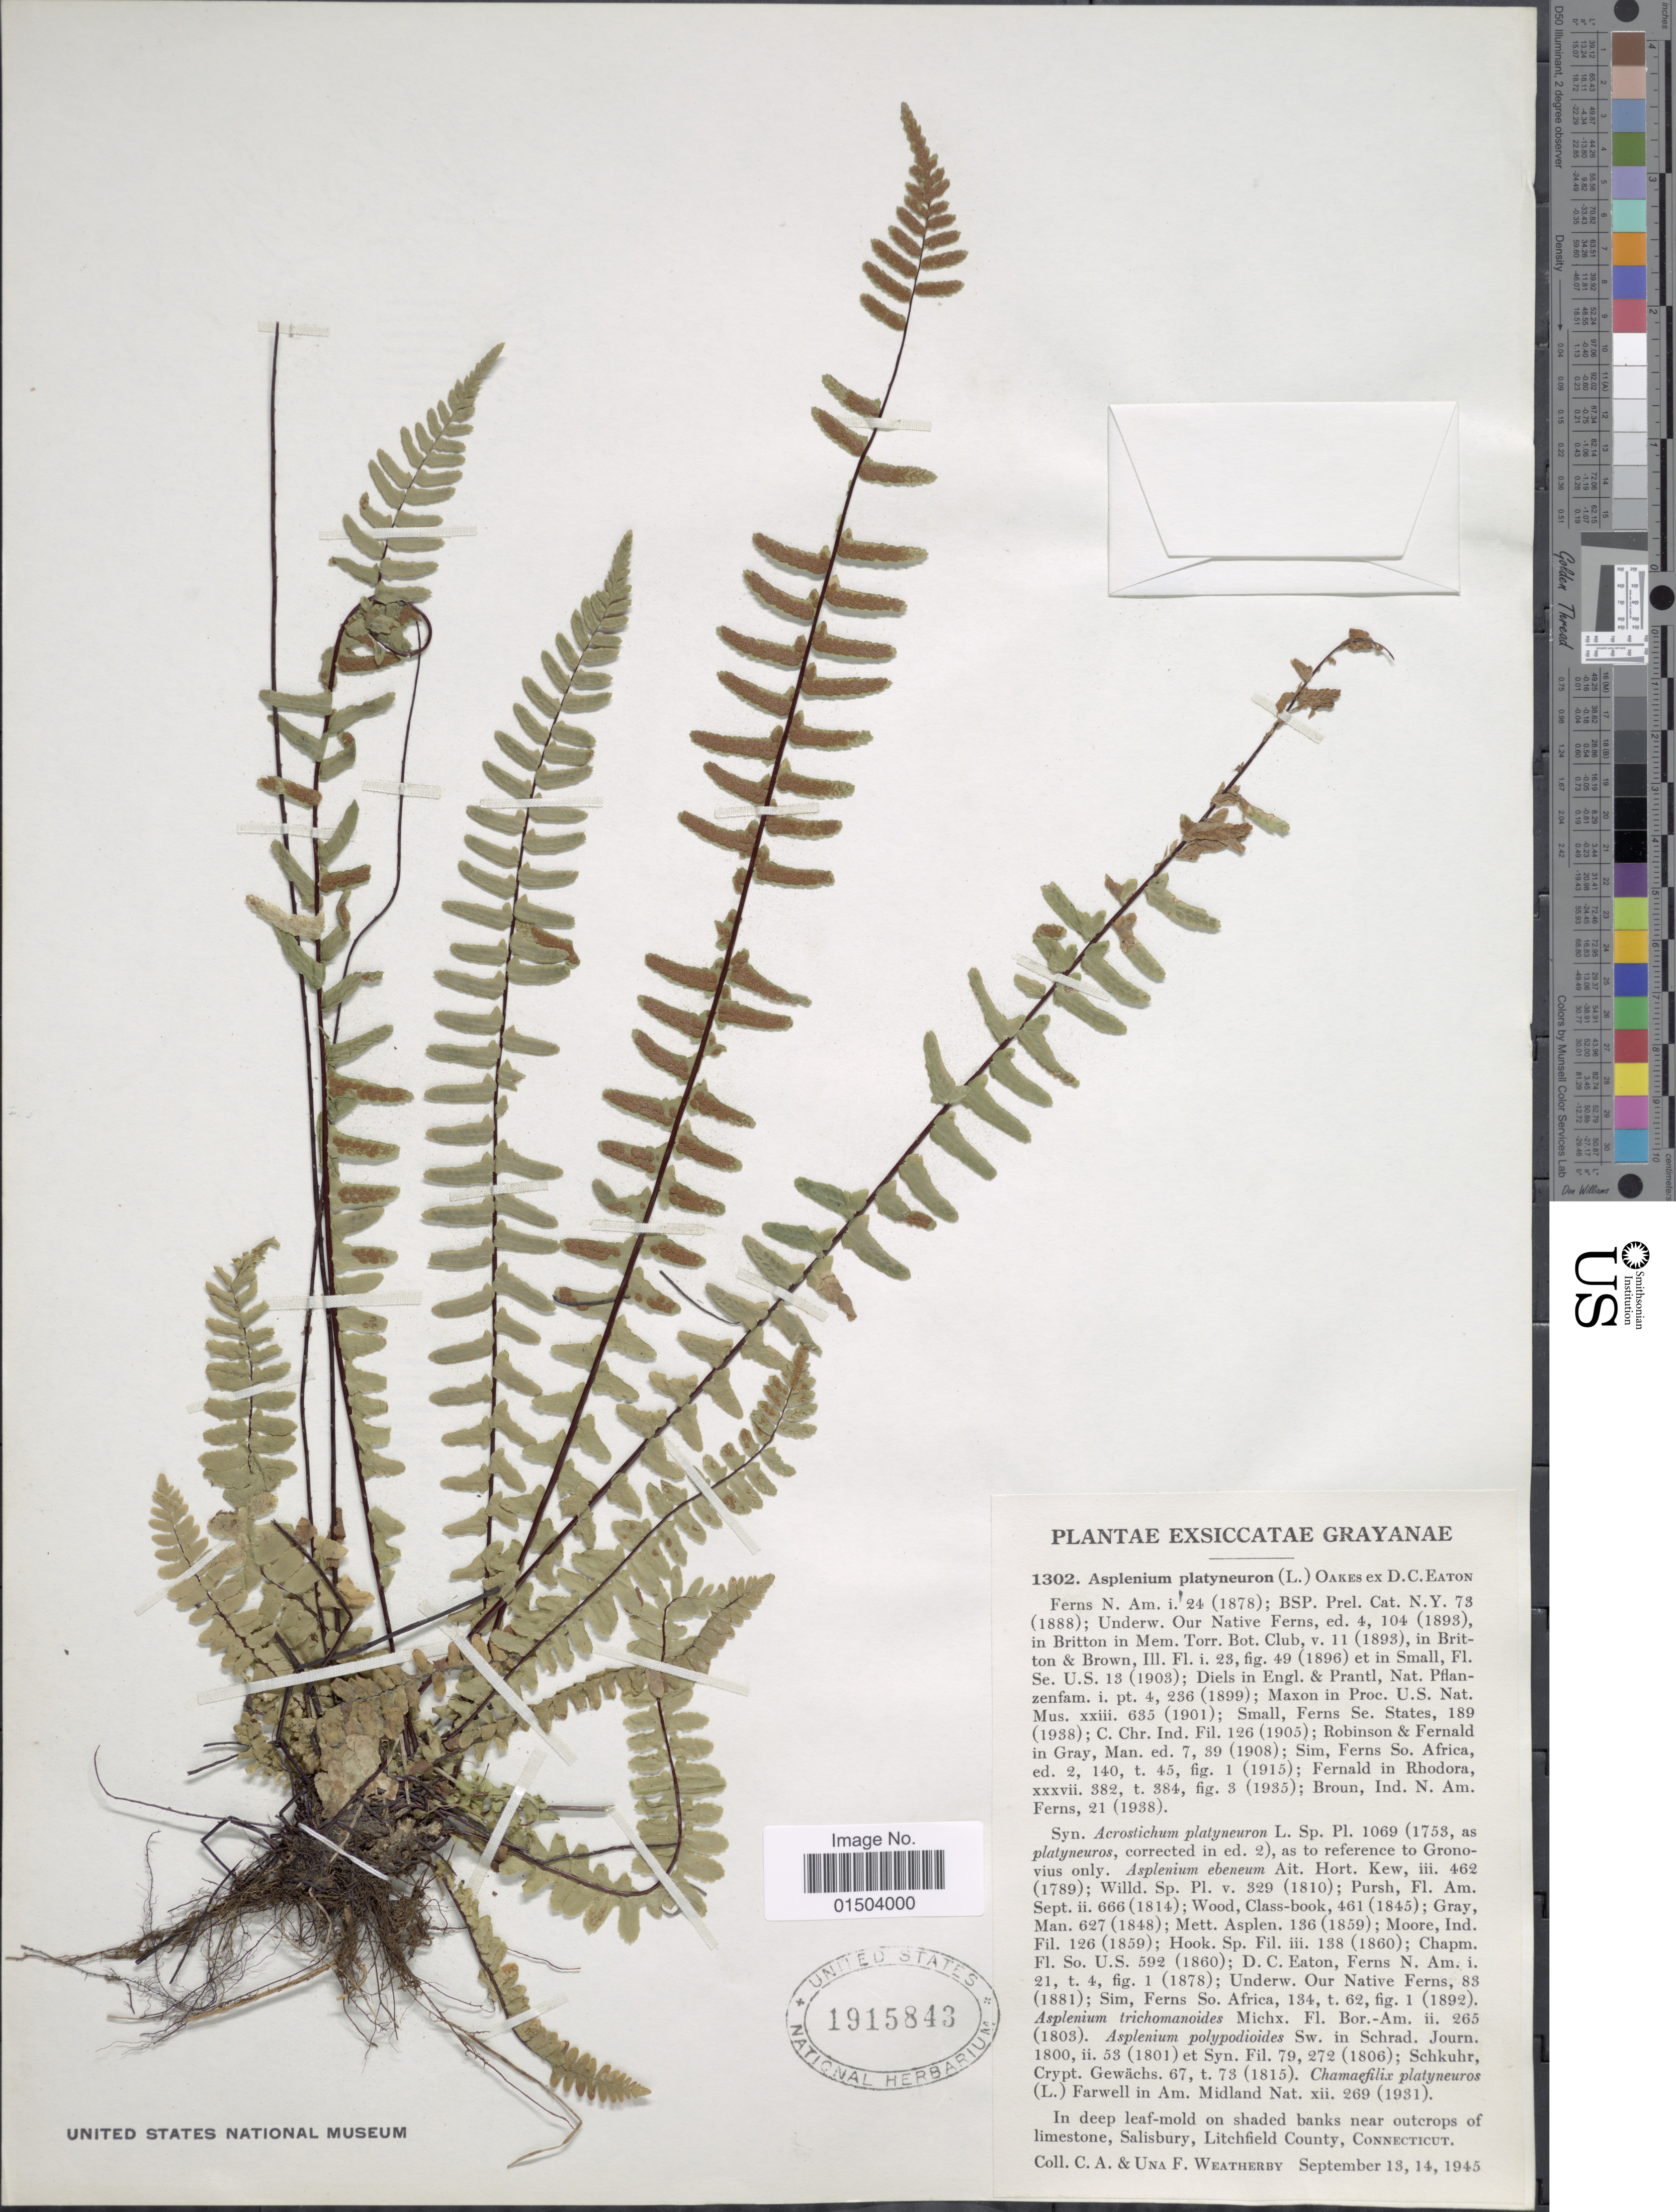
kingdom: Plantae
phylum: Tracheophyta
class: Polypodiopsida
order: Polypodiales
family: Aspleniaceae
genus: Asplenium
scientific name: Asplenium platyneuron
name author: (L.) Britton, Stearns & Poggenb.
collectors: C. A. Weatherby & U. Weatherby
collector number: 1302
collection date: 1945-09-13/1945-09-14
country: United States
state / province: Connecticut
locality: In deep leaf-mold on shaded banks near outcrops of limestone, Salisbury, Litchfield County.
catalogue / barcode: US 1915843